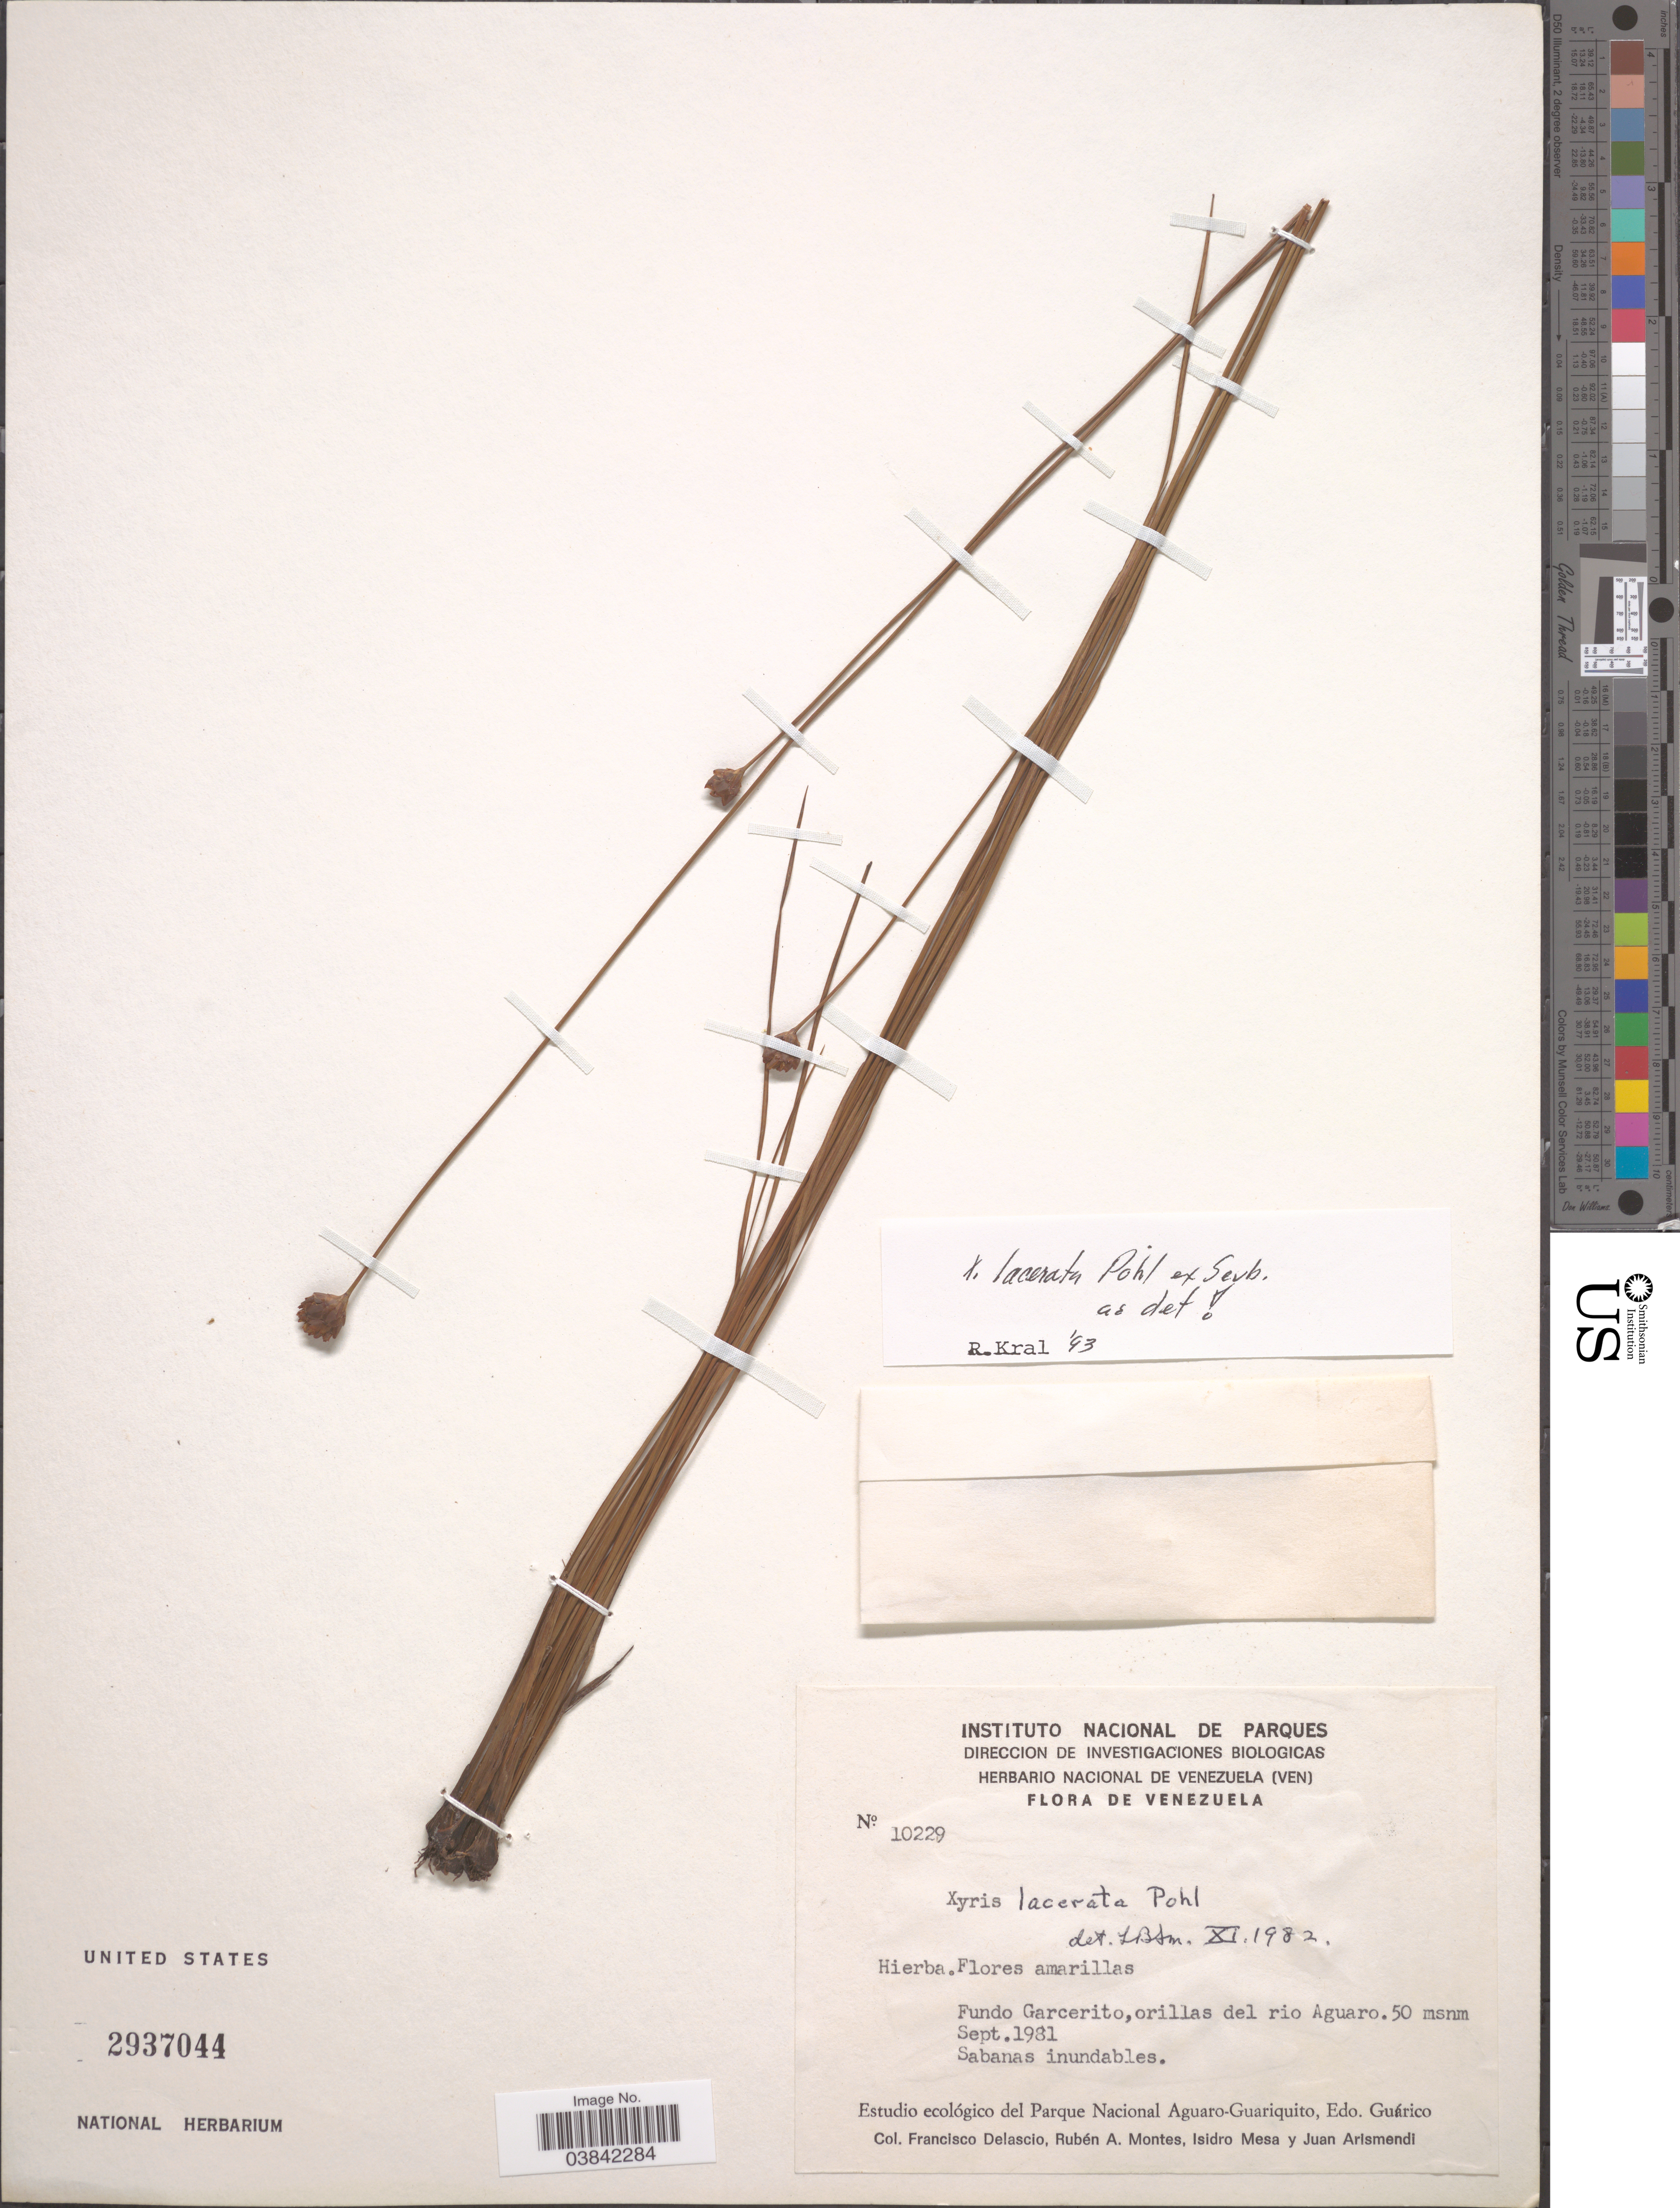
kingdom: Plantae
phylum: Tracheophyta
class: Liliopsida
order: Poales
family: Xyridaceae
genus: Xyris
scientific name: Xyris lacerata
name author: Pohl ex Seub.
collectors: F. Delascio, R. Montes, I. Mesa & J. Arismendi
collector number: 10229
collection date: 1981-09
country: Venezuela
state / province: Guarico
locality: Fundo Garcerito, orillas del rio Aguaro. Estudio ecológico del Parque Nacional Aguaro-Guariquito.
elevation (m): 50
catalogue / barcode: US 2937044